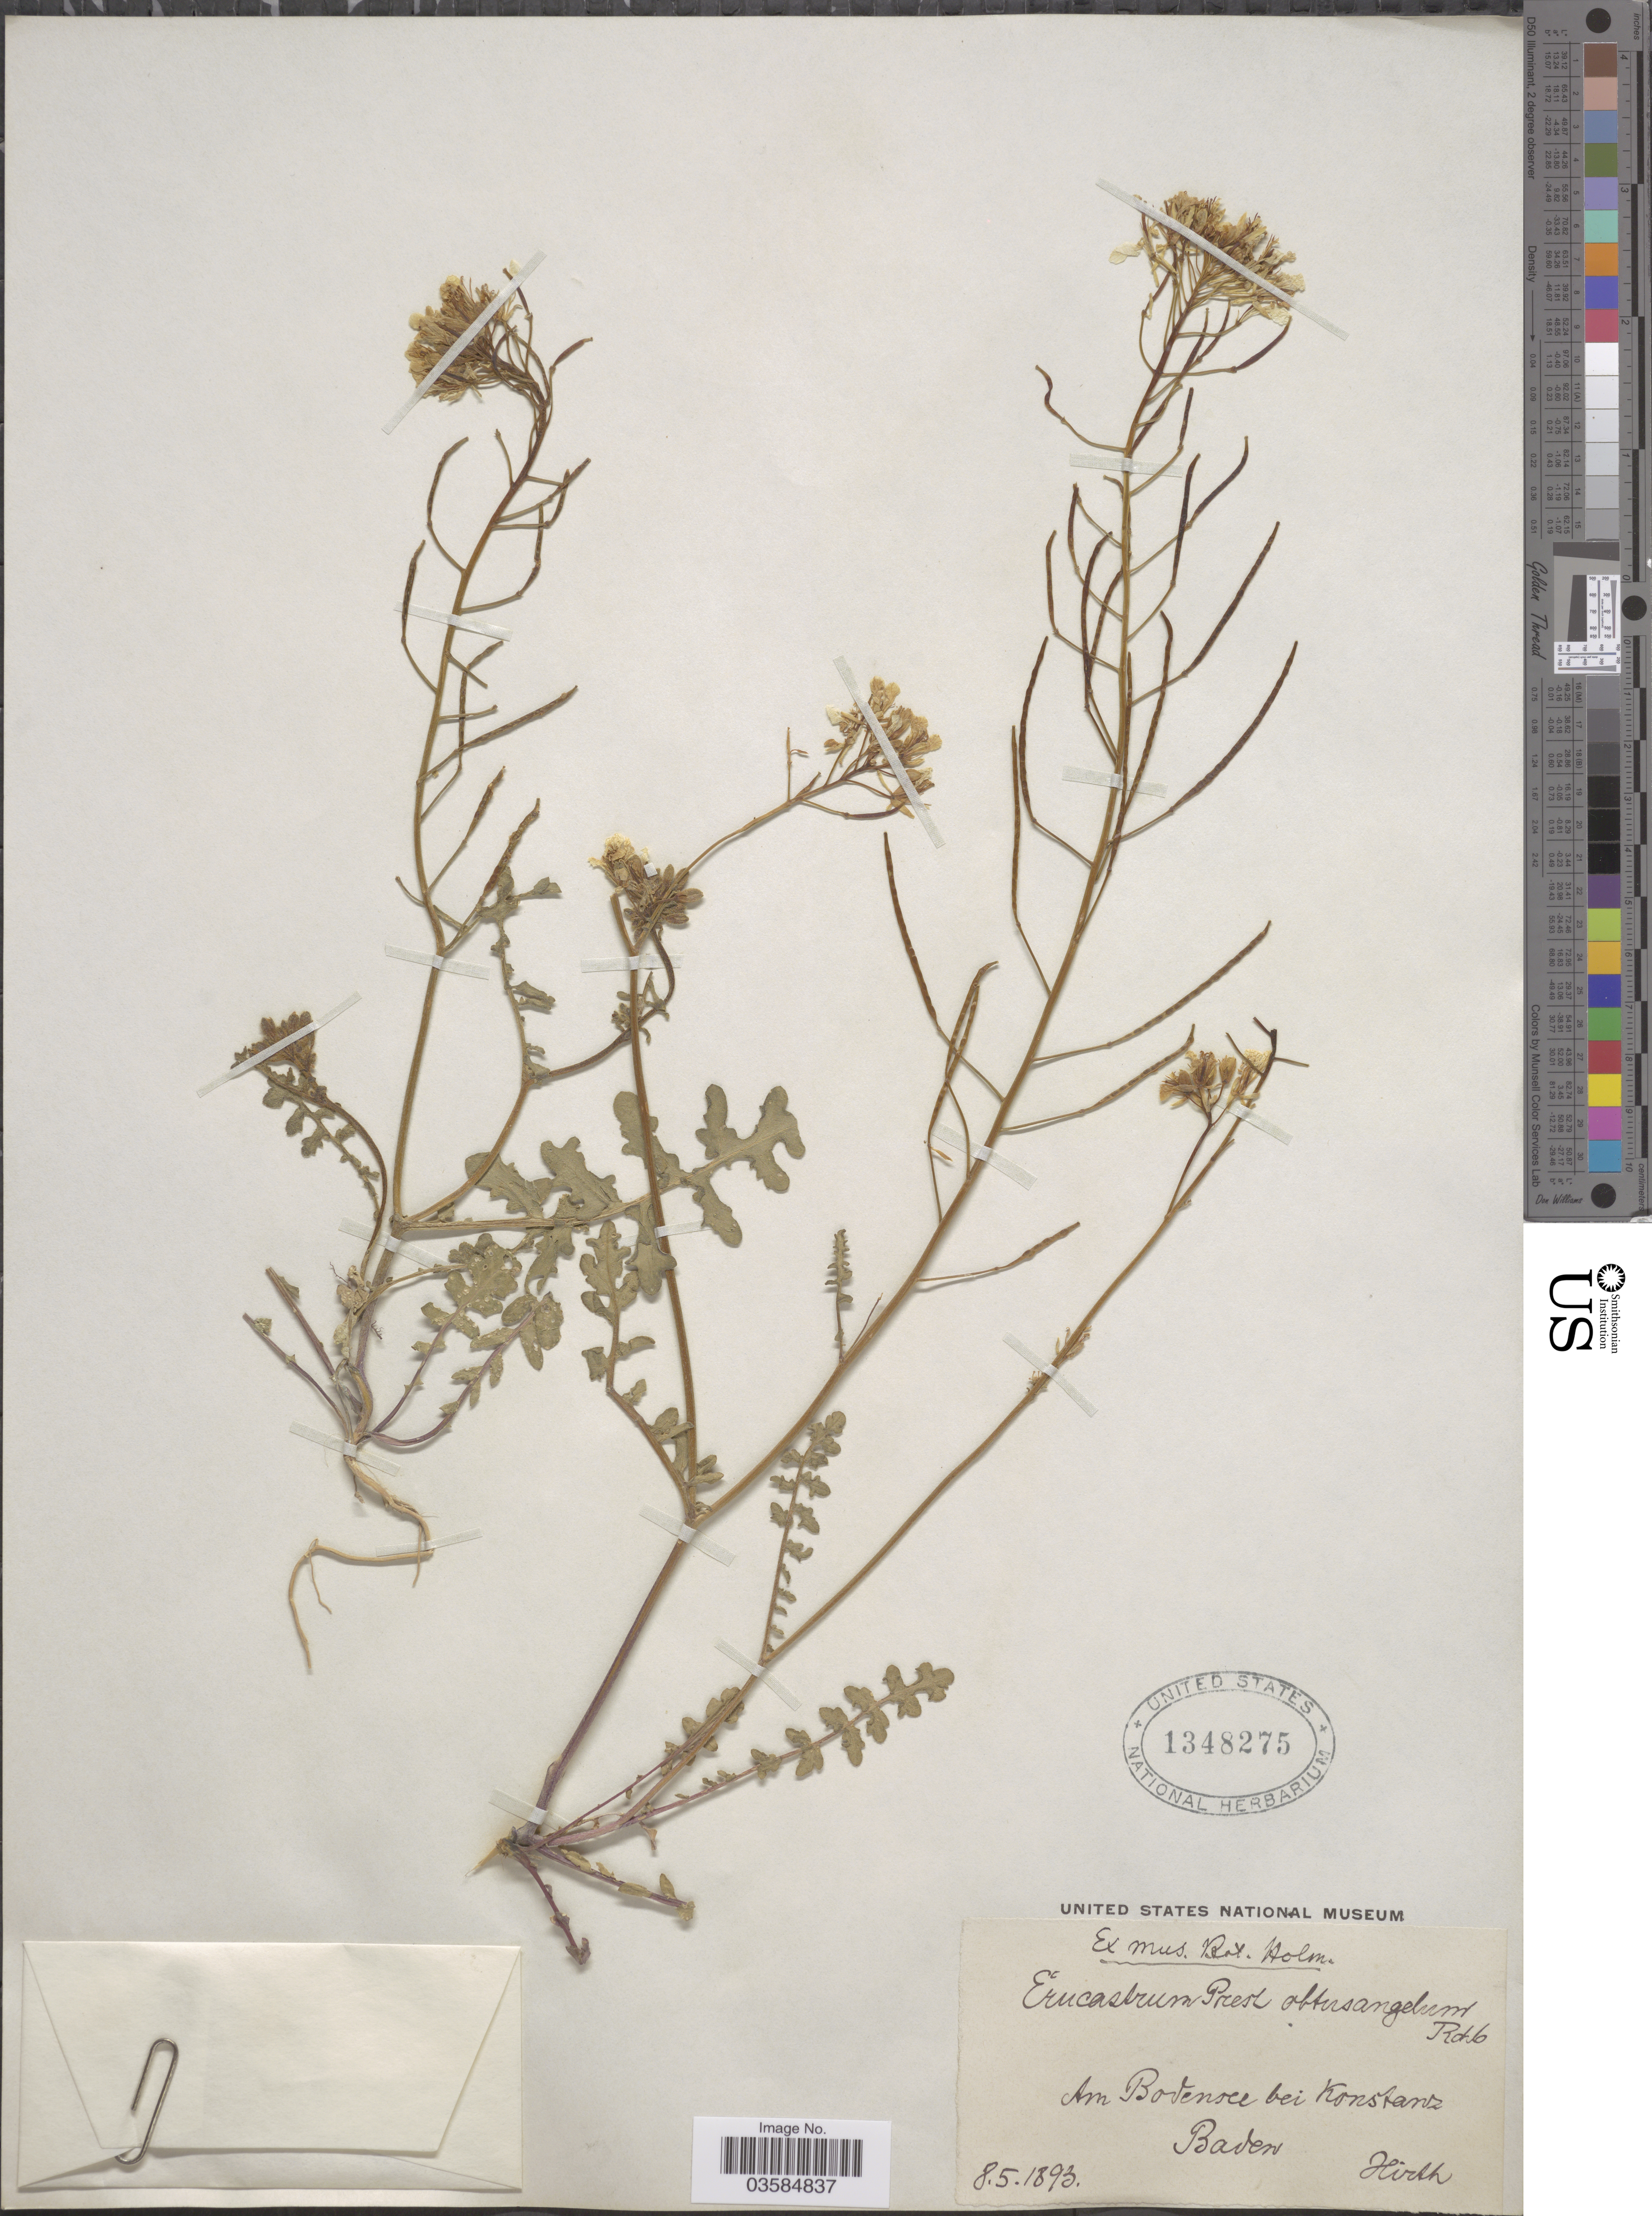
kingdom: Plantae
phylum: Tracheophyta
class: Magnoliopsida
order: Brassicales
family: Brassicaceae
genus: Erucastrum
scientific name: Erucastrum obtusangulum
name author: Rchb.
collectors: Hirth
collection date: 1893-05-08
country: Germany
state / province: Baden-Württemberg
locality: Bodensee bei Konstanz.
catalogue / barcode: US 1348275